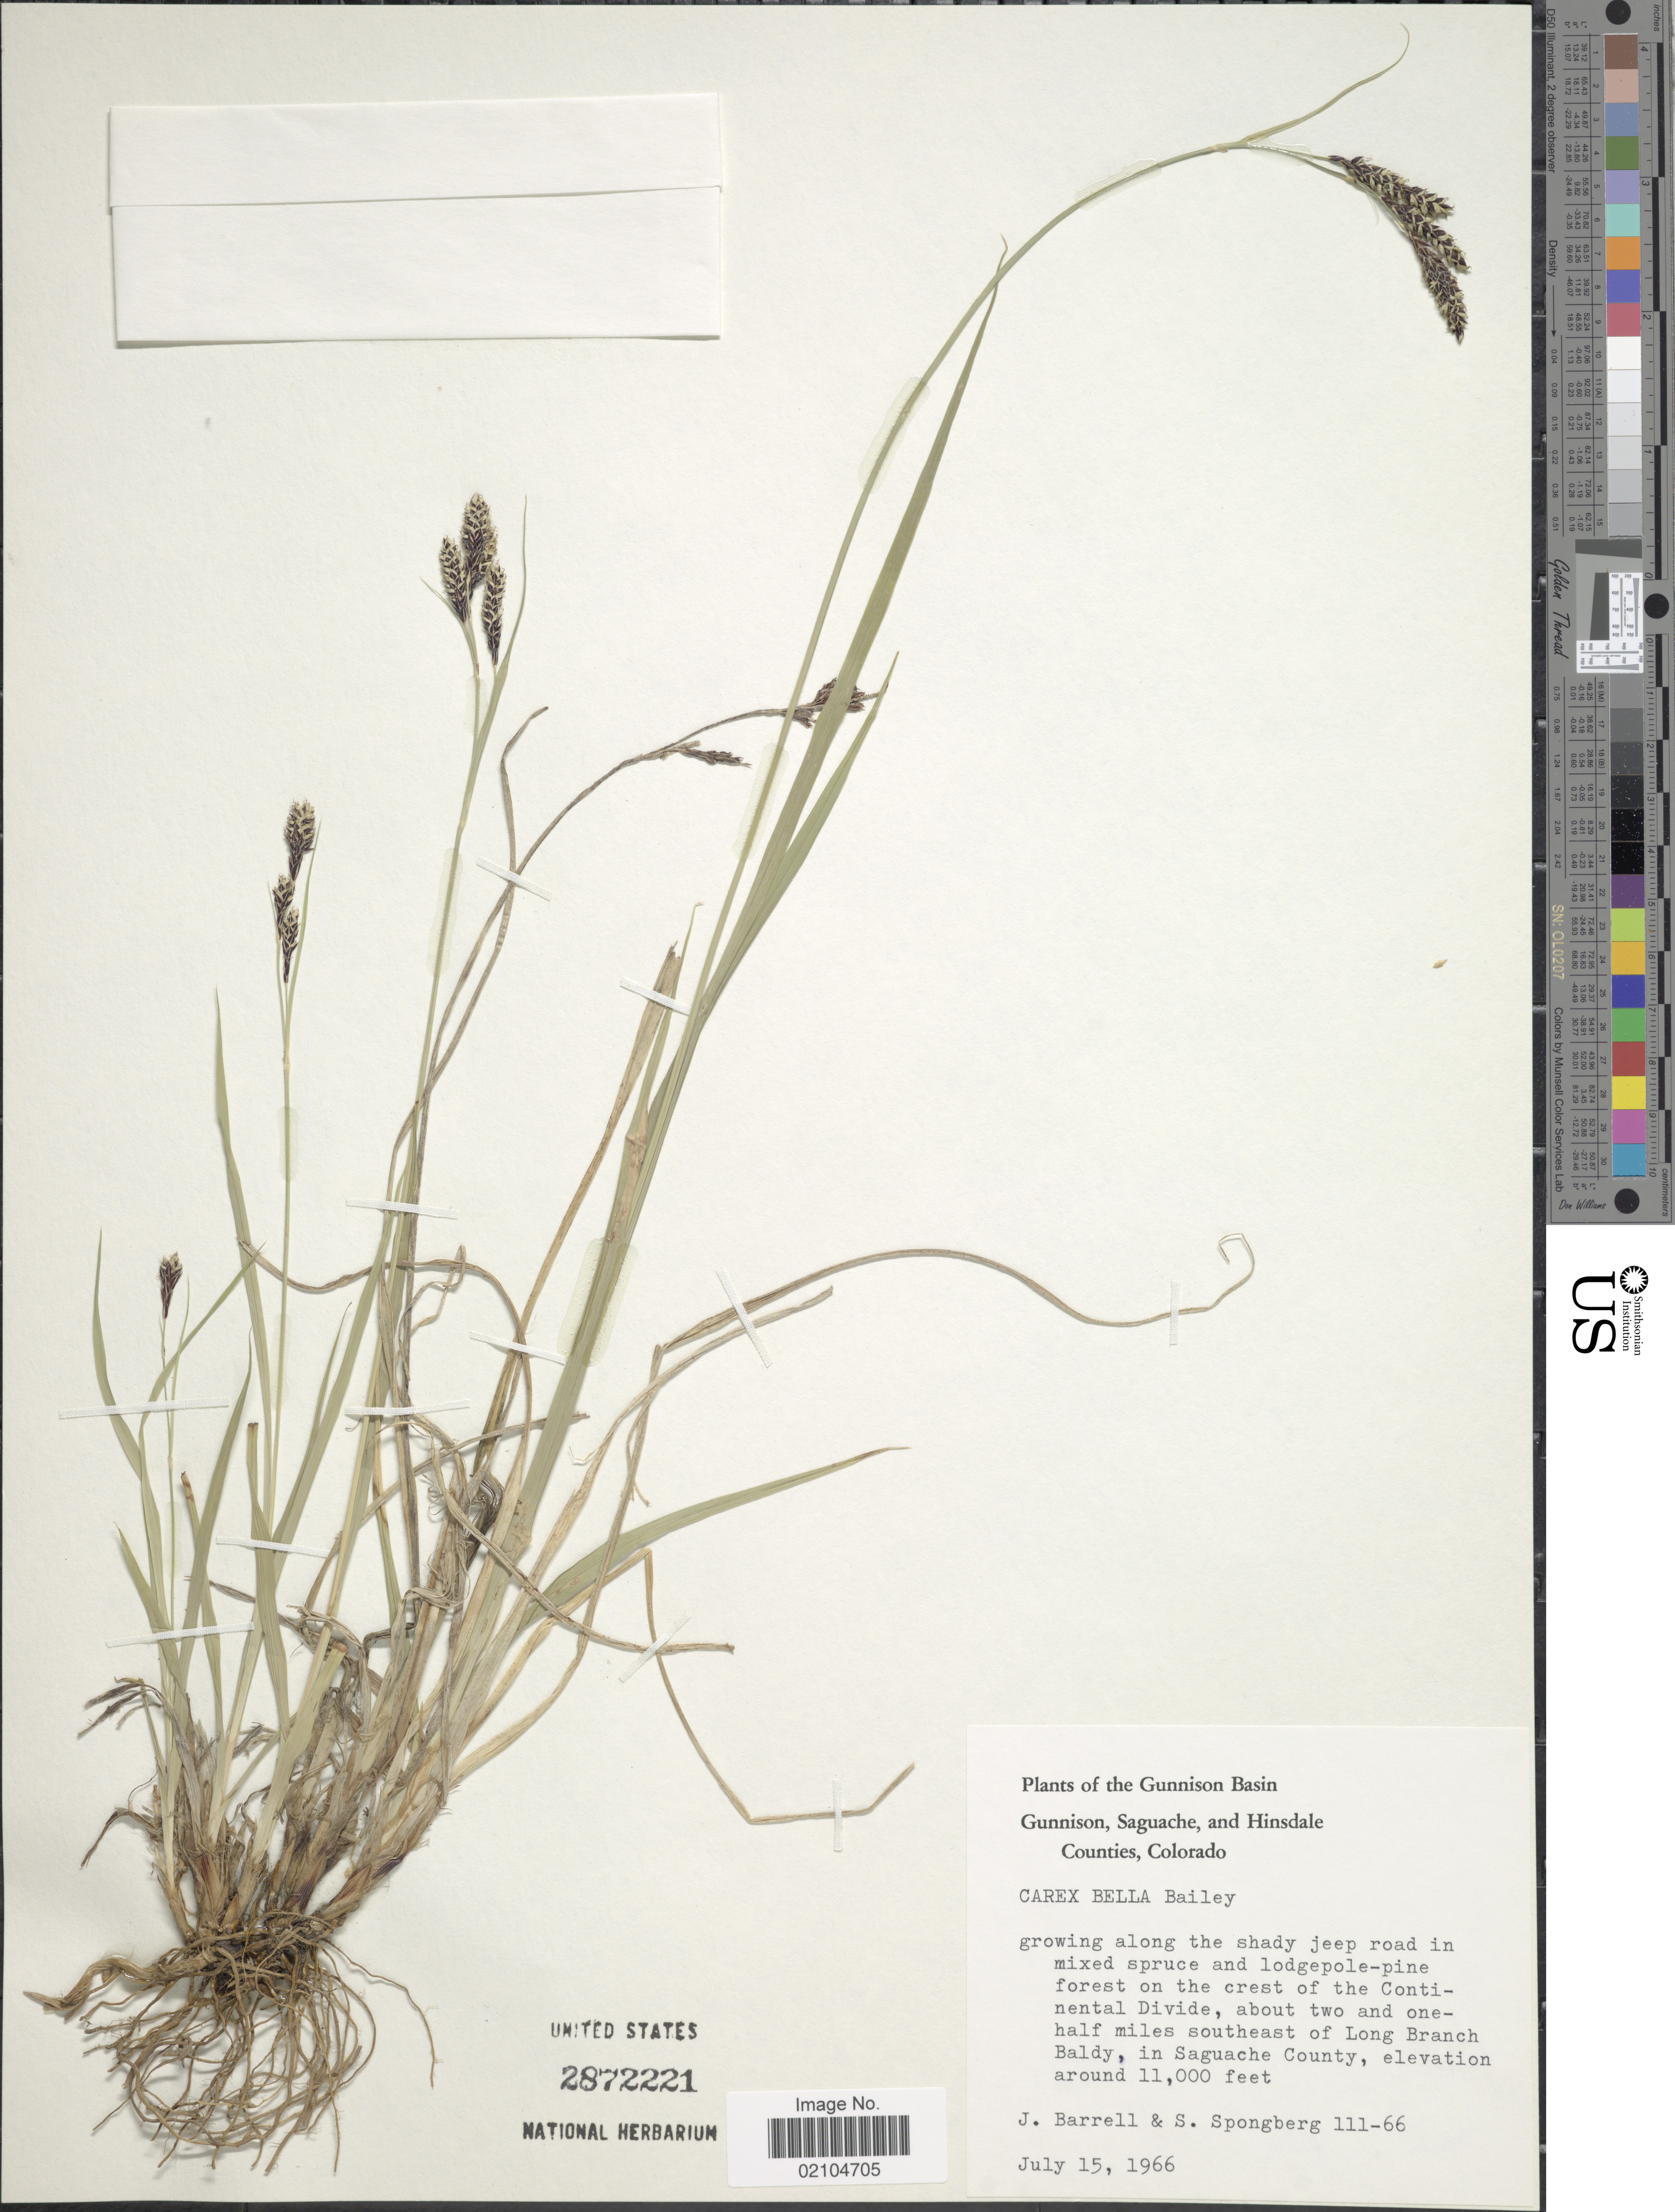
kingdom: Plantae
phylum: Tracheophyta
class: Liliopsida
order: Poales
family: Cyperaceae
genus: Carex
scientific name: Carex bella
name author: L.H. Bailey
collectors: J. Barrell & S. A.Spongberg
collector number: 111-66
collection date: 1966-07-15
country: United States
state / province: Colorado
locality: The Gunnison Basin, Gunnison, Saguache, and Hinsdale Counties, Colorado, on the crest of the Continental Divide, about two and one half miles southeast of Long Branch Baldy, in Saguache County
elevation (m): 3353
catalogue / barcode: US 2872221